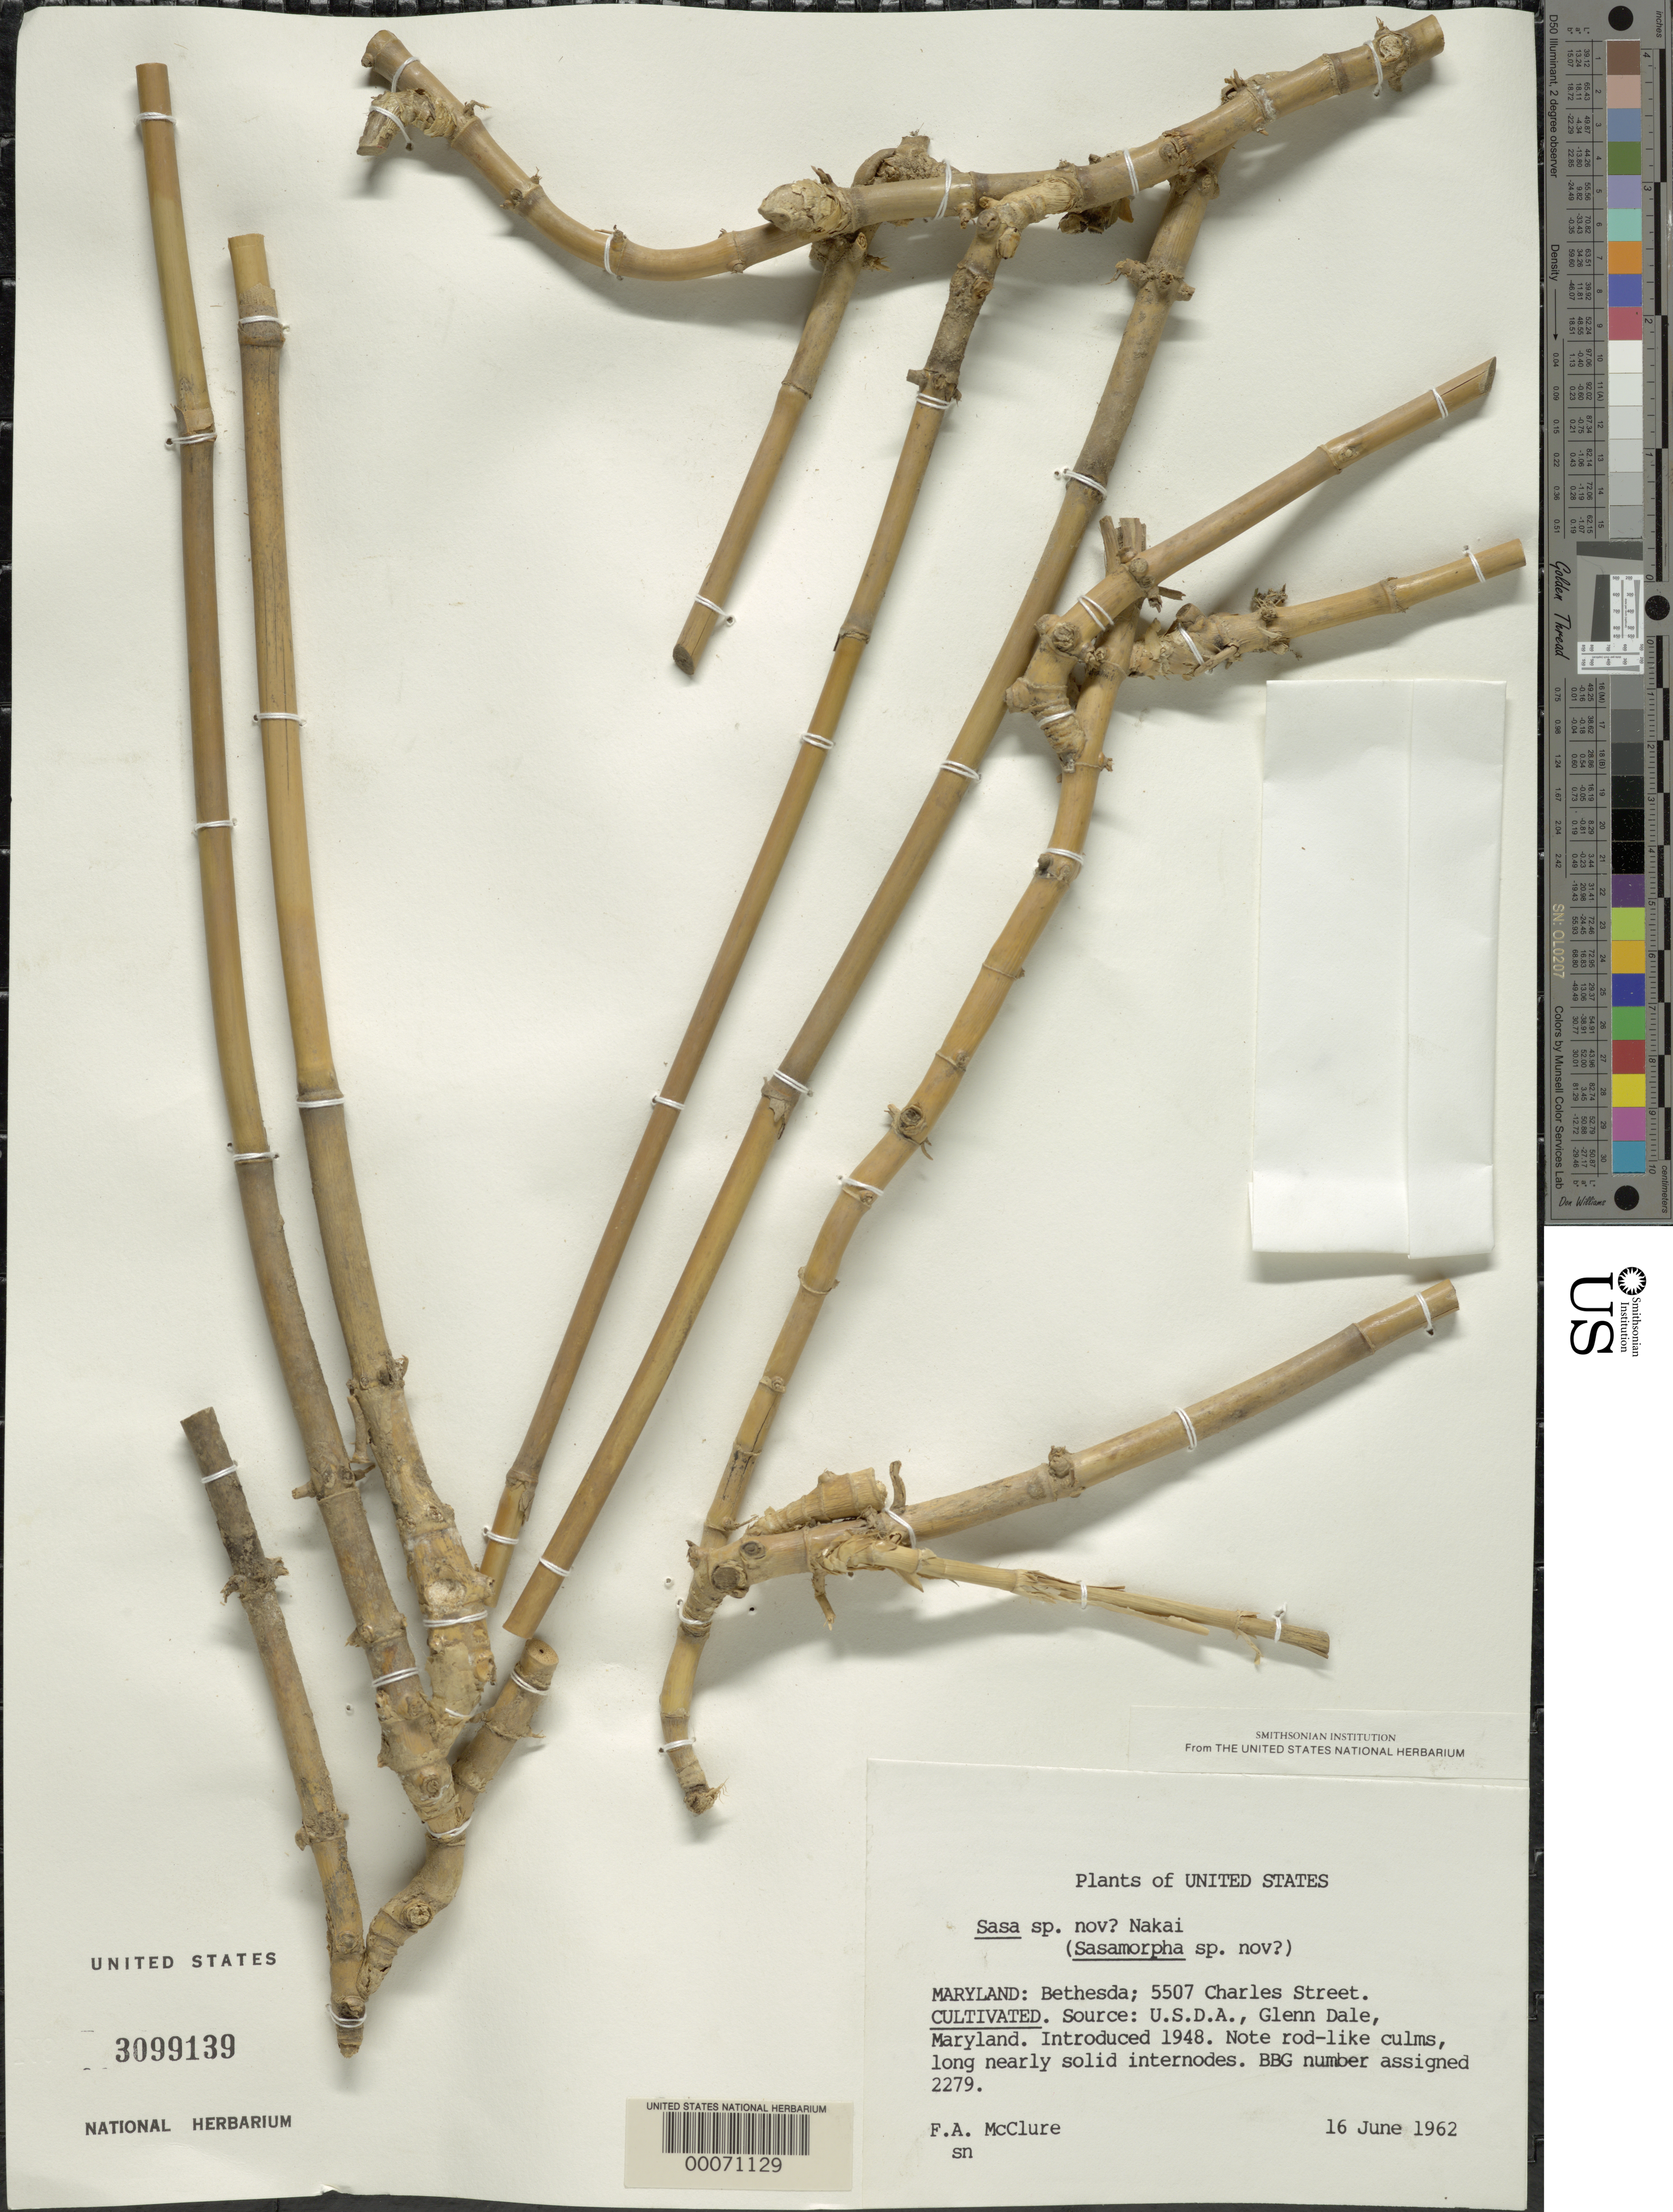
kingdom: Plantae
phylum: Tracheophyta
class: Liliopsida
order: Poales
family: Poaceae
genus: Sasa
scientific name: Sasa sp.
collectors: F. A. McClure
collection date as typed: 16 Jun 1968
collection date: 1968-06-16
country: United States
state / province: Maryland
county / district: Montgomery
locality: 5507 Charles Street, Bethesda (McClure's garden)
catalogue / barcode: US 3099139